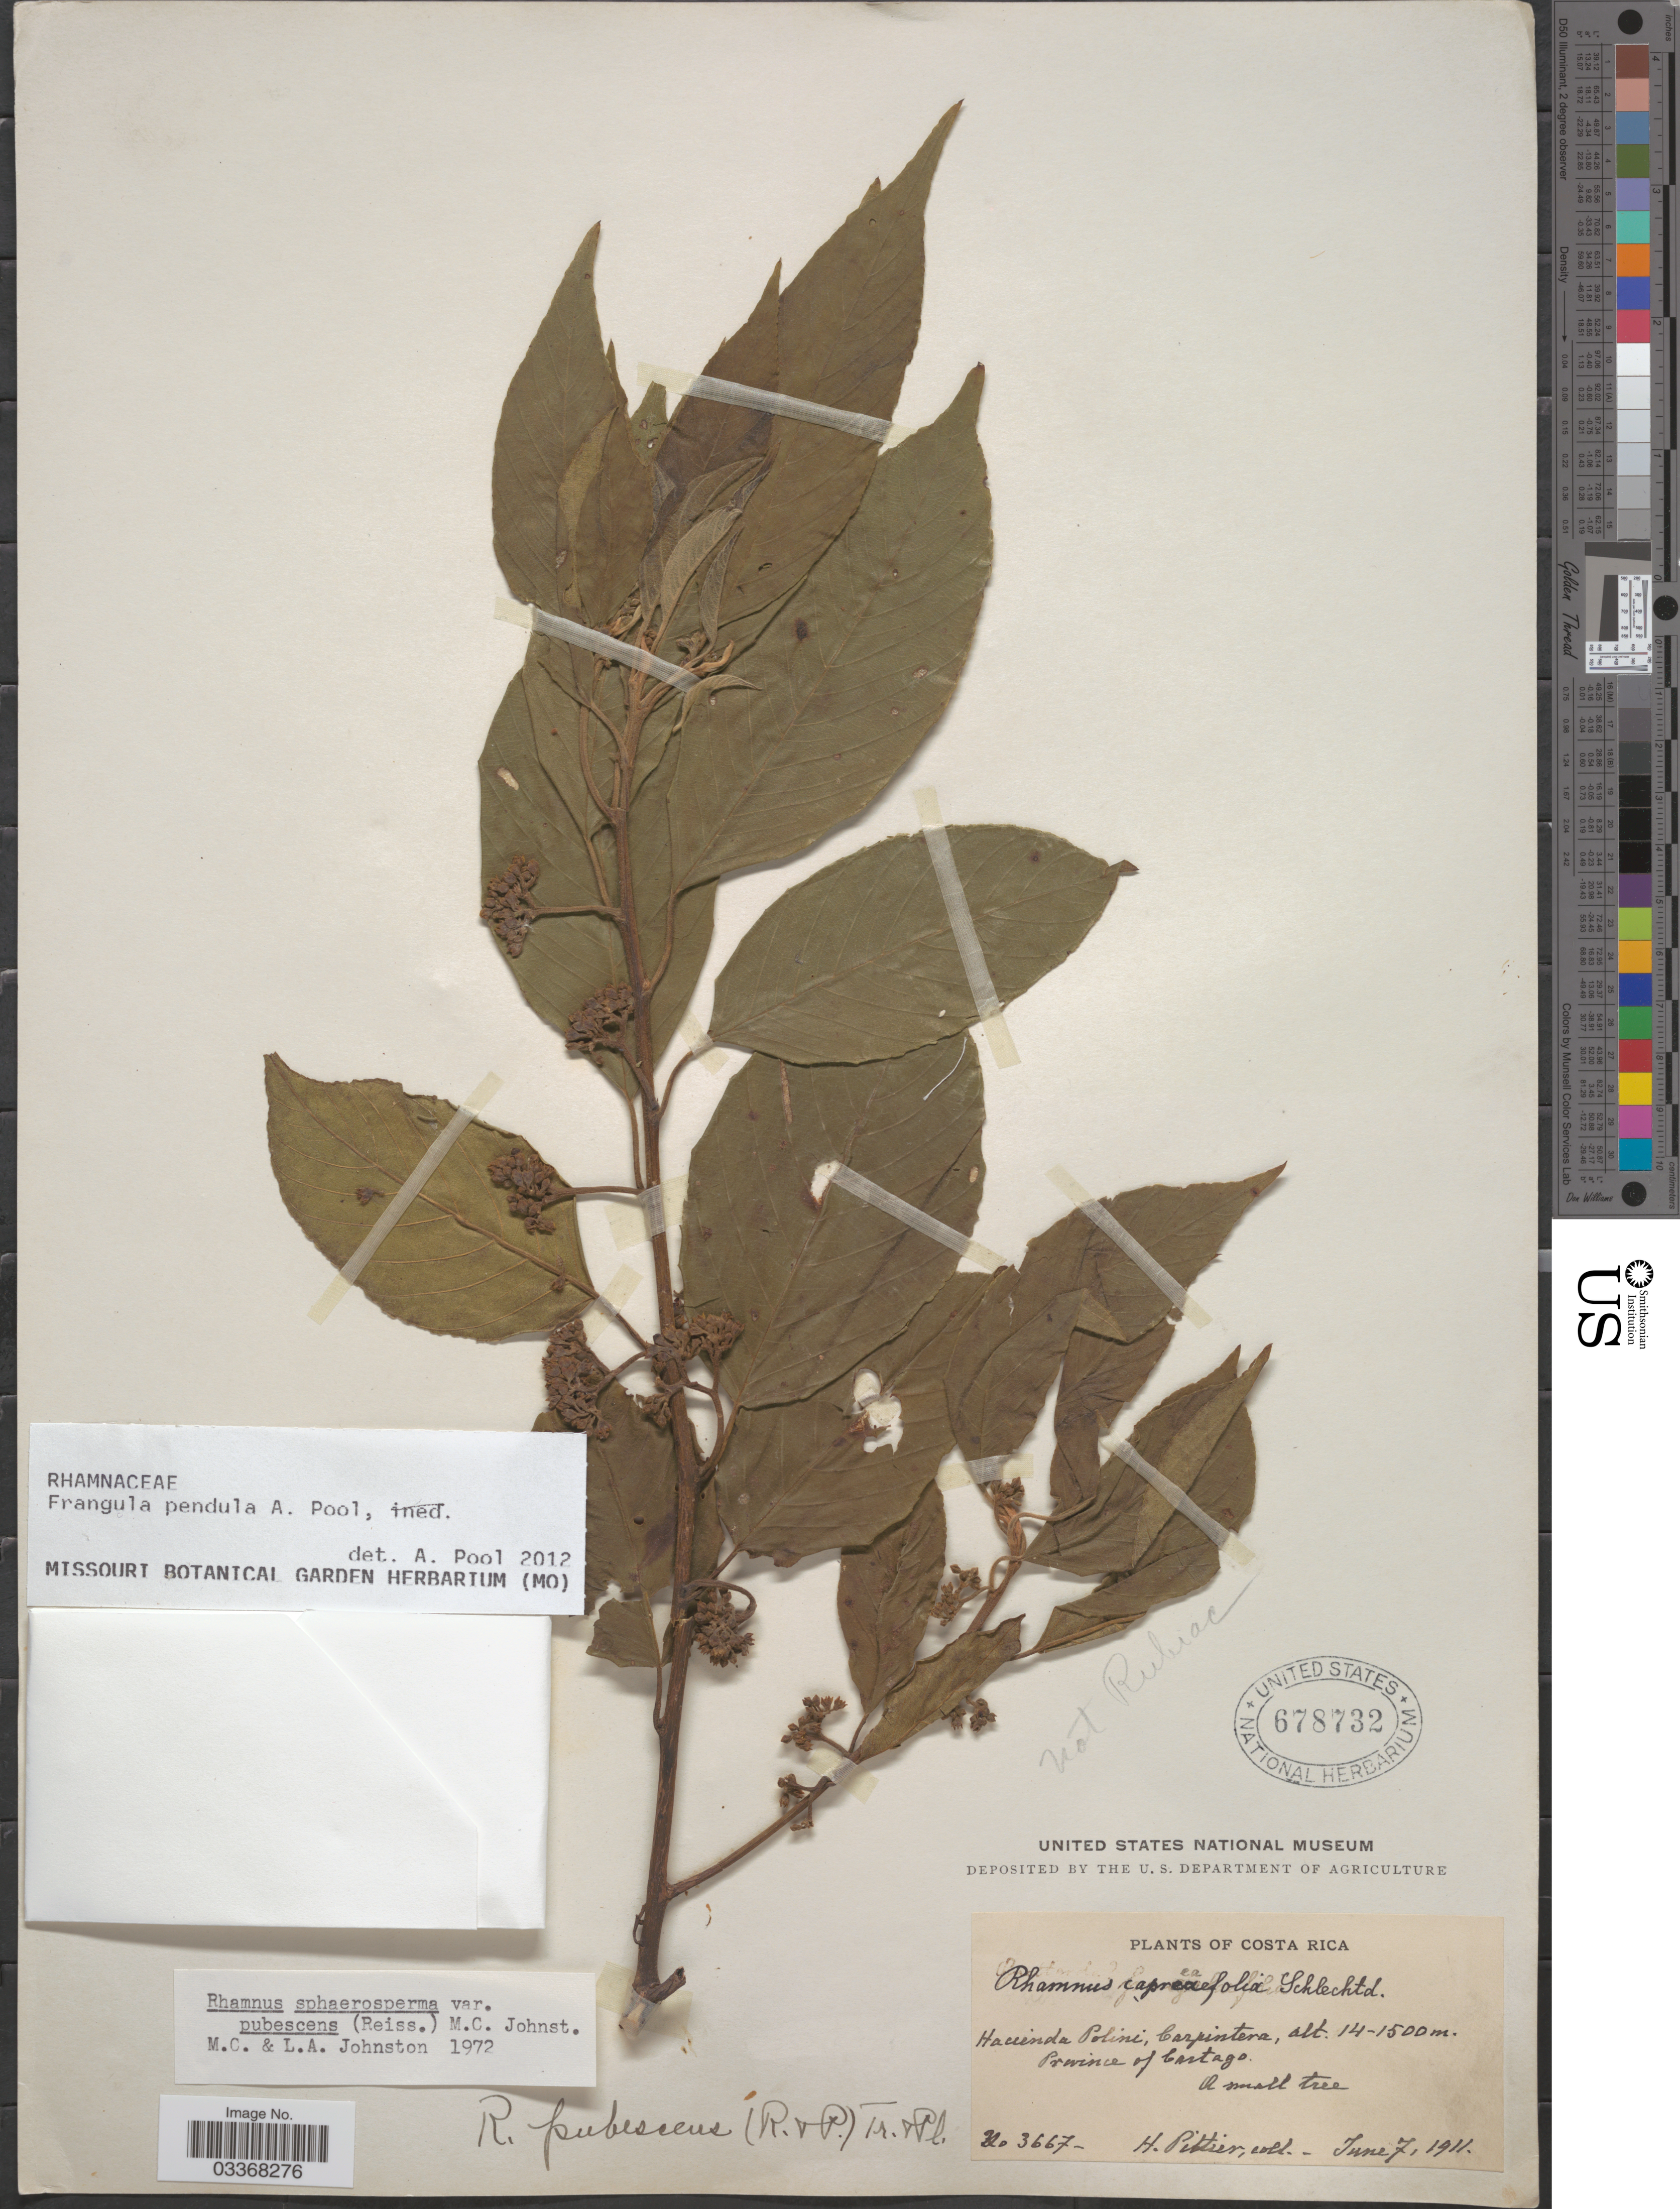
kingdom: Plantae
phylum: Tracheophyta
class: Magnoliopsida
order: Rosales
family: Rhamnaceae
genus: Frangula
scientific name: Frangula pendula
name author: A. Pool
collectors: H. F. Pittier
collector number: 3667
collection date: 1911-06-07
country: Costa Rica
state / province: Cartago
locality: Hacienda Polini, Carpintera.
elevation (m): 1400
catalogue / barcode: US 678732